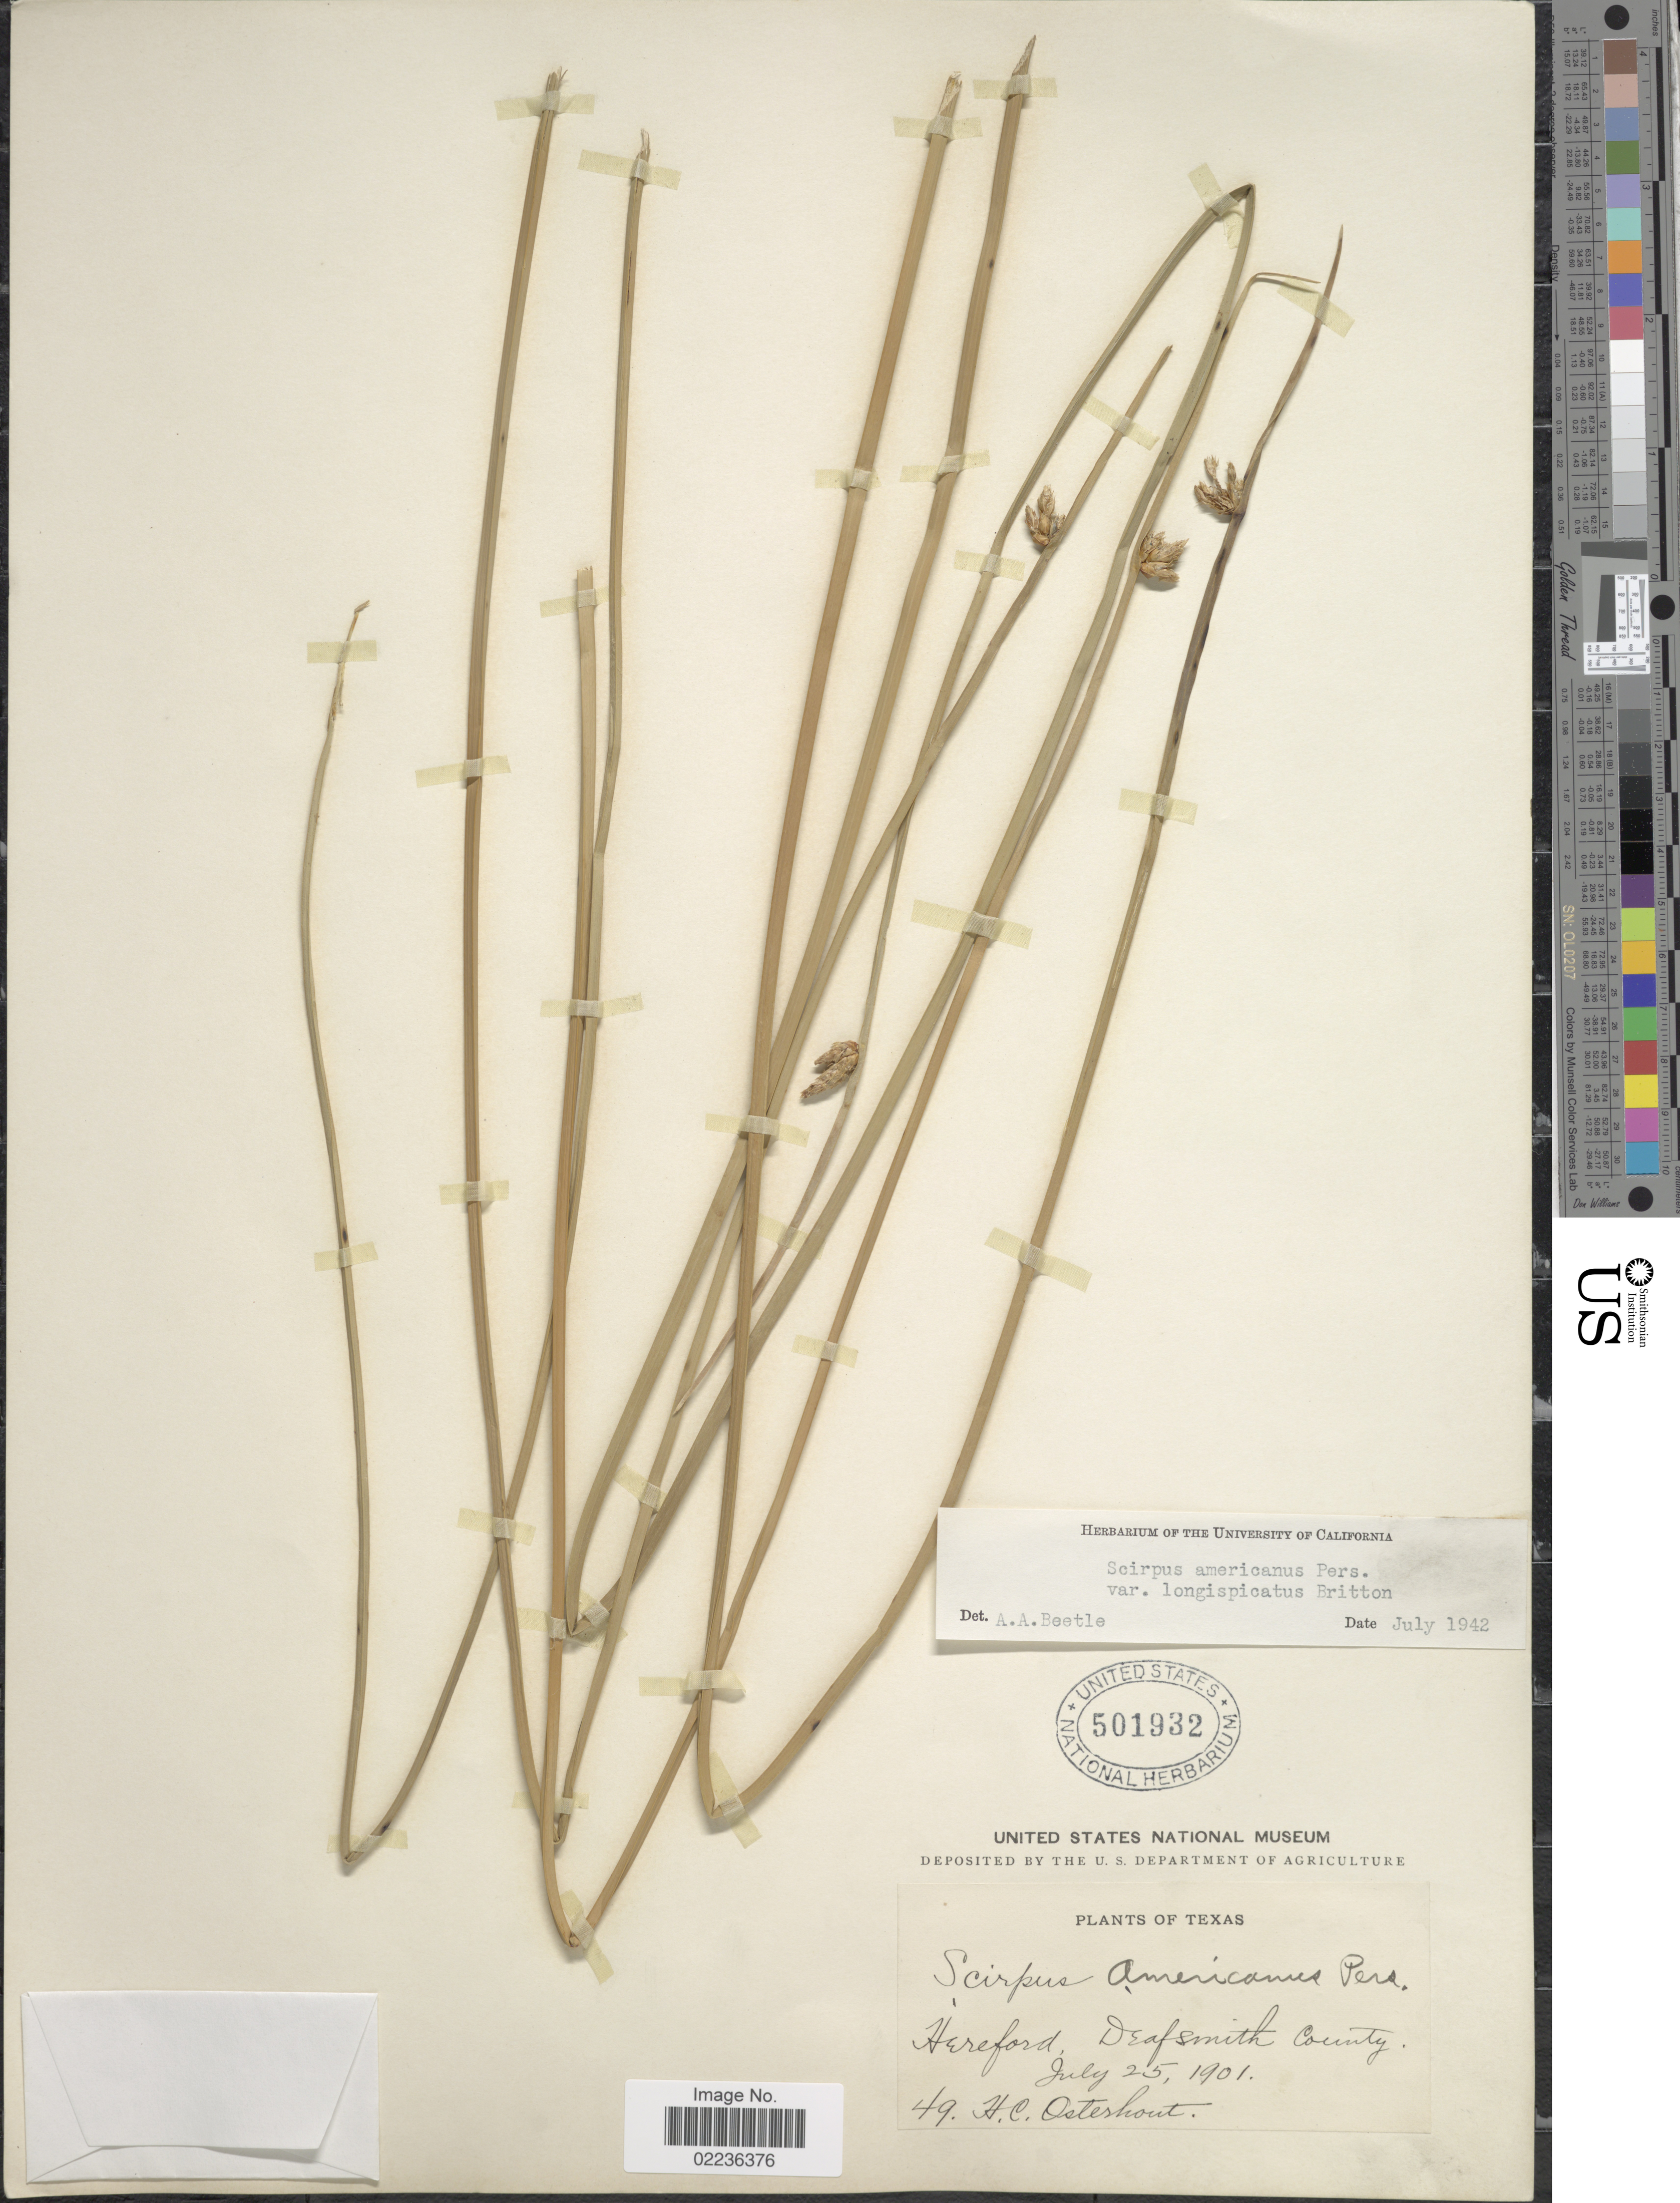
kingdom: Plantae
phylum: Tracheophyta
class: Liliopsida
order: Poales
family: Cyperaceae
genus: Schoenoplectus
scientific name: Schoenoplectus pungens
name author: (Vahl) Palla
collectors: H. Osterhout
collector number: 49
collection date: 1901-07-25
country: United States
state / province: Texas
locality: Hereford, Deafsmith County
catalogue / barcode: US 501932